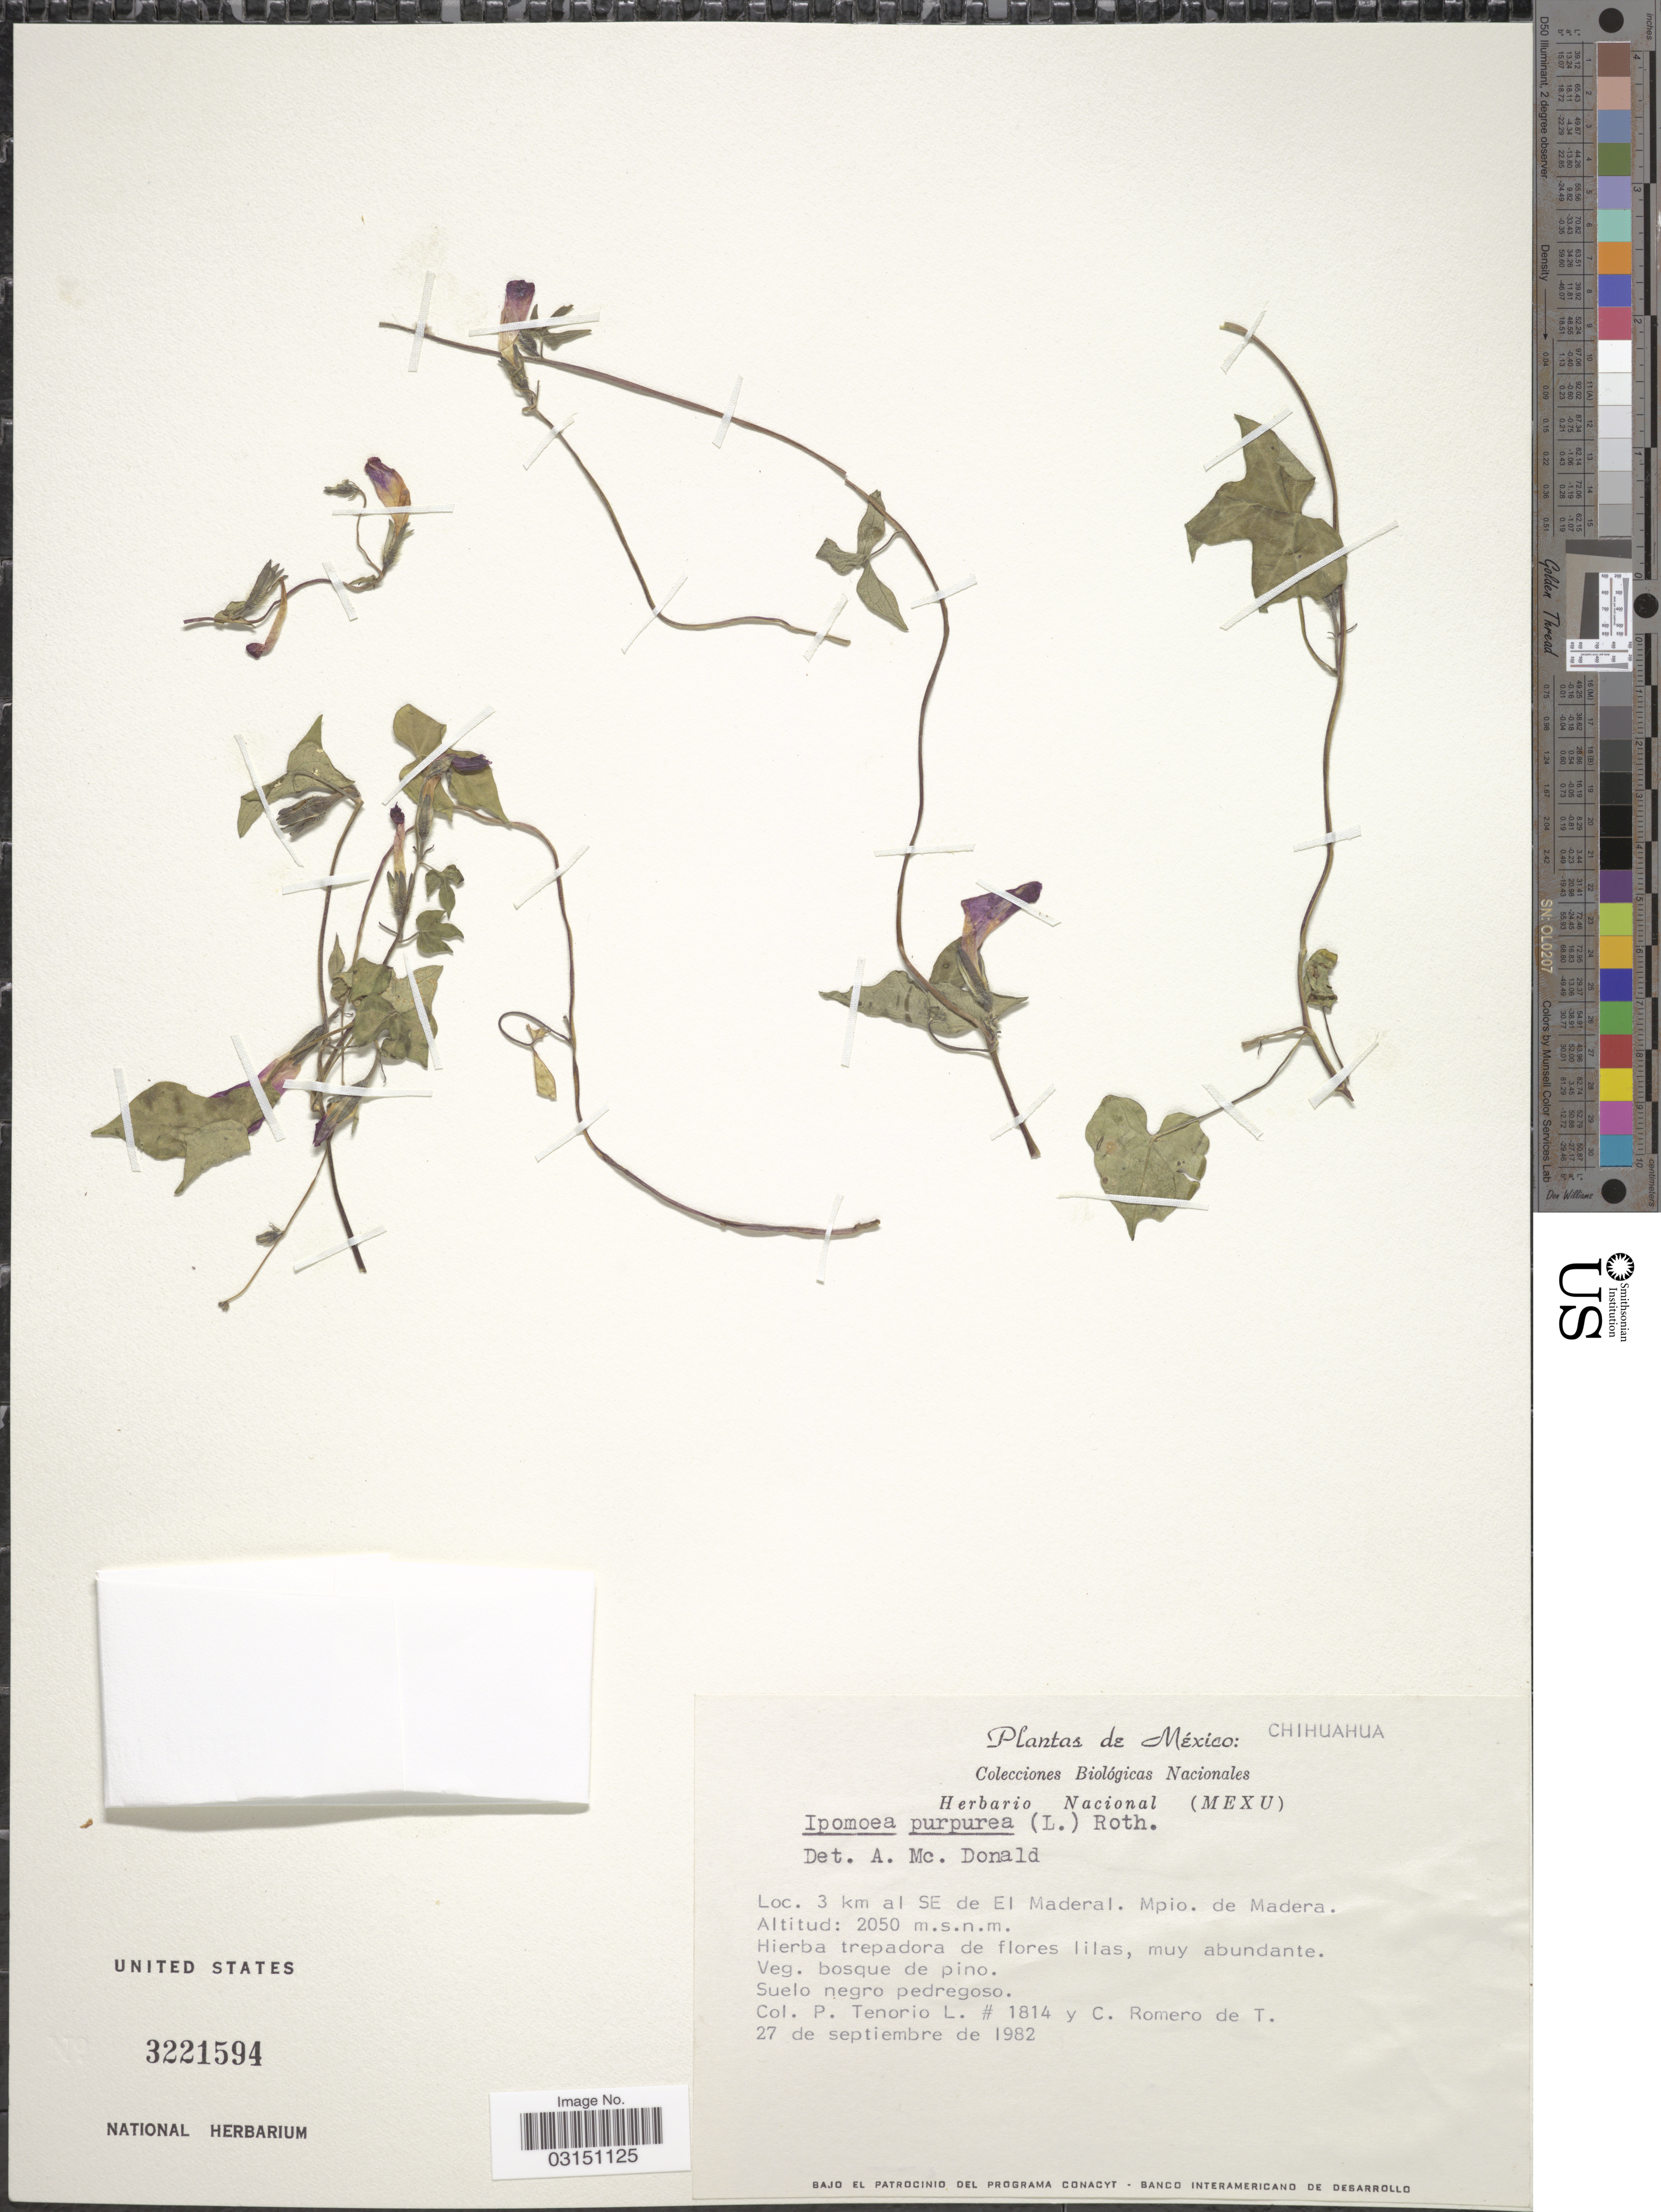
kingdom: Plantae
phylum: Tracheophyta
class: Magnoliopsida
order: Solanales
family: Convolvulaceae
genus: Ipomoea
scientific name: Ipomoea purpurea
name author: (L.) Roth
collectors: P. Tenorio L. & C. Romero de T.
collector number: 1814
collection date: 1982-09-27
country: Mexico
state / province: Chihuahua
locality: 3 km al SE de El Maderal. Mpio. de Madera.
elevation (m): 2050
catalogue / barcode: US 3221594